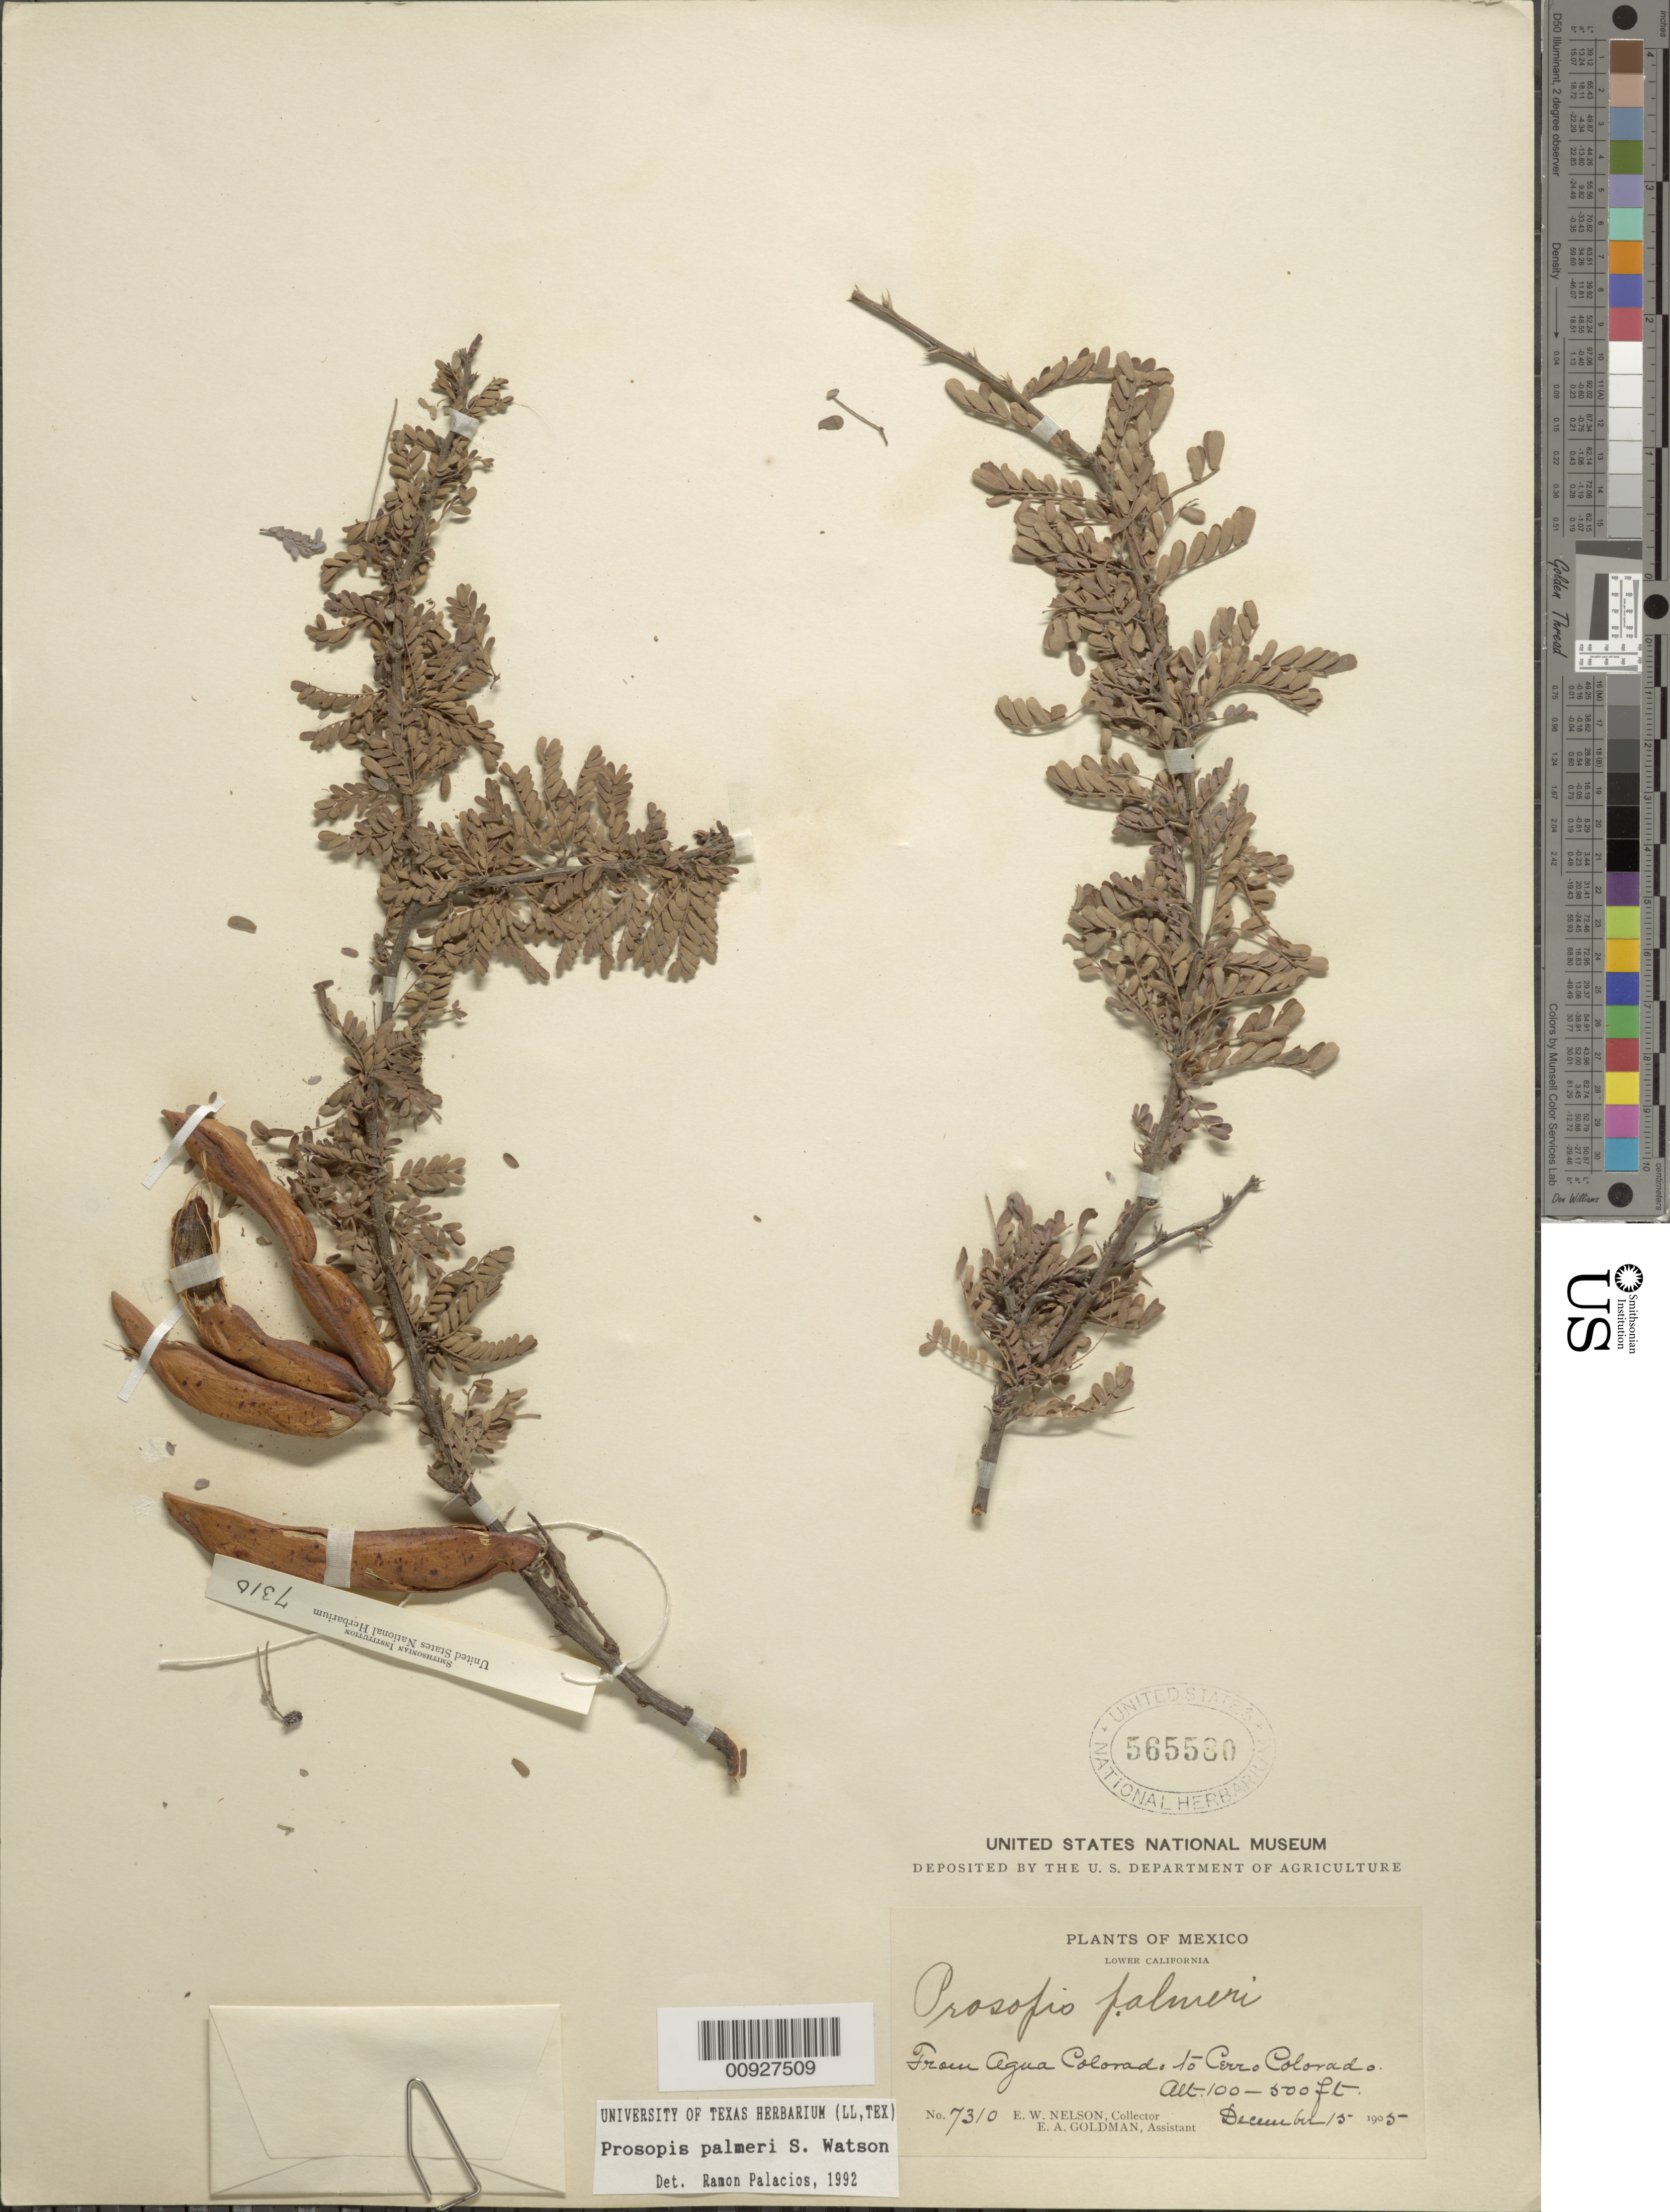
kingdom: Plantae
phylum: Tracheophyta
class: Magnoliopsida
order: Fabales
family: Fabaceae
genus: Strombocarpa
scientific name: Strombocarpa palmeri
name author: (S. Watson) C. E. Hughes & G.P. Lewis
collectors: E. W. Nelson & E. A. Goldman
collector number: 7310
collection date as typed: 15 Dec 1905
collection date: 1905-12-15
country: Mexico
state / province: Baja California Norte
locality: From Agua Colorado to Cerro Colorado. Lower California.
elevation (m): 30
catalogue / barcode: US 565580